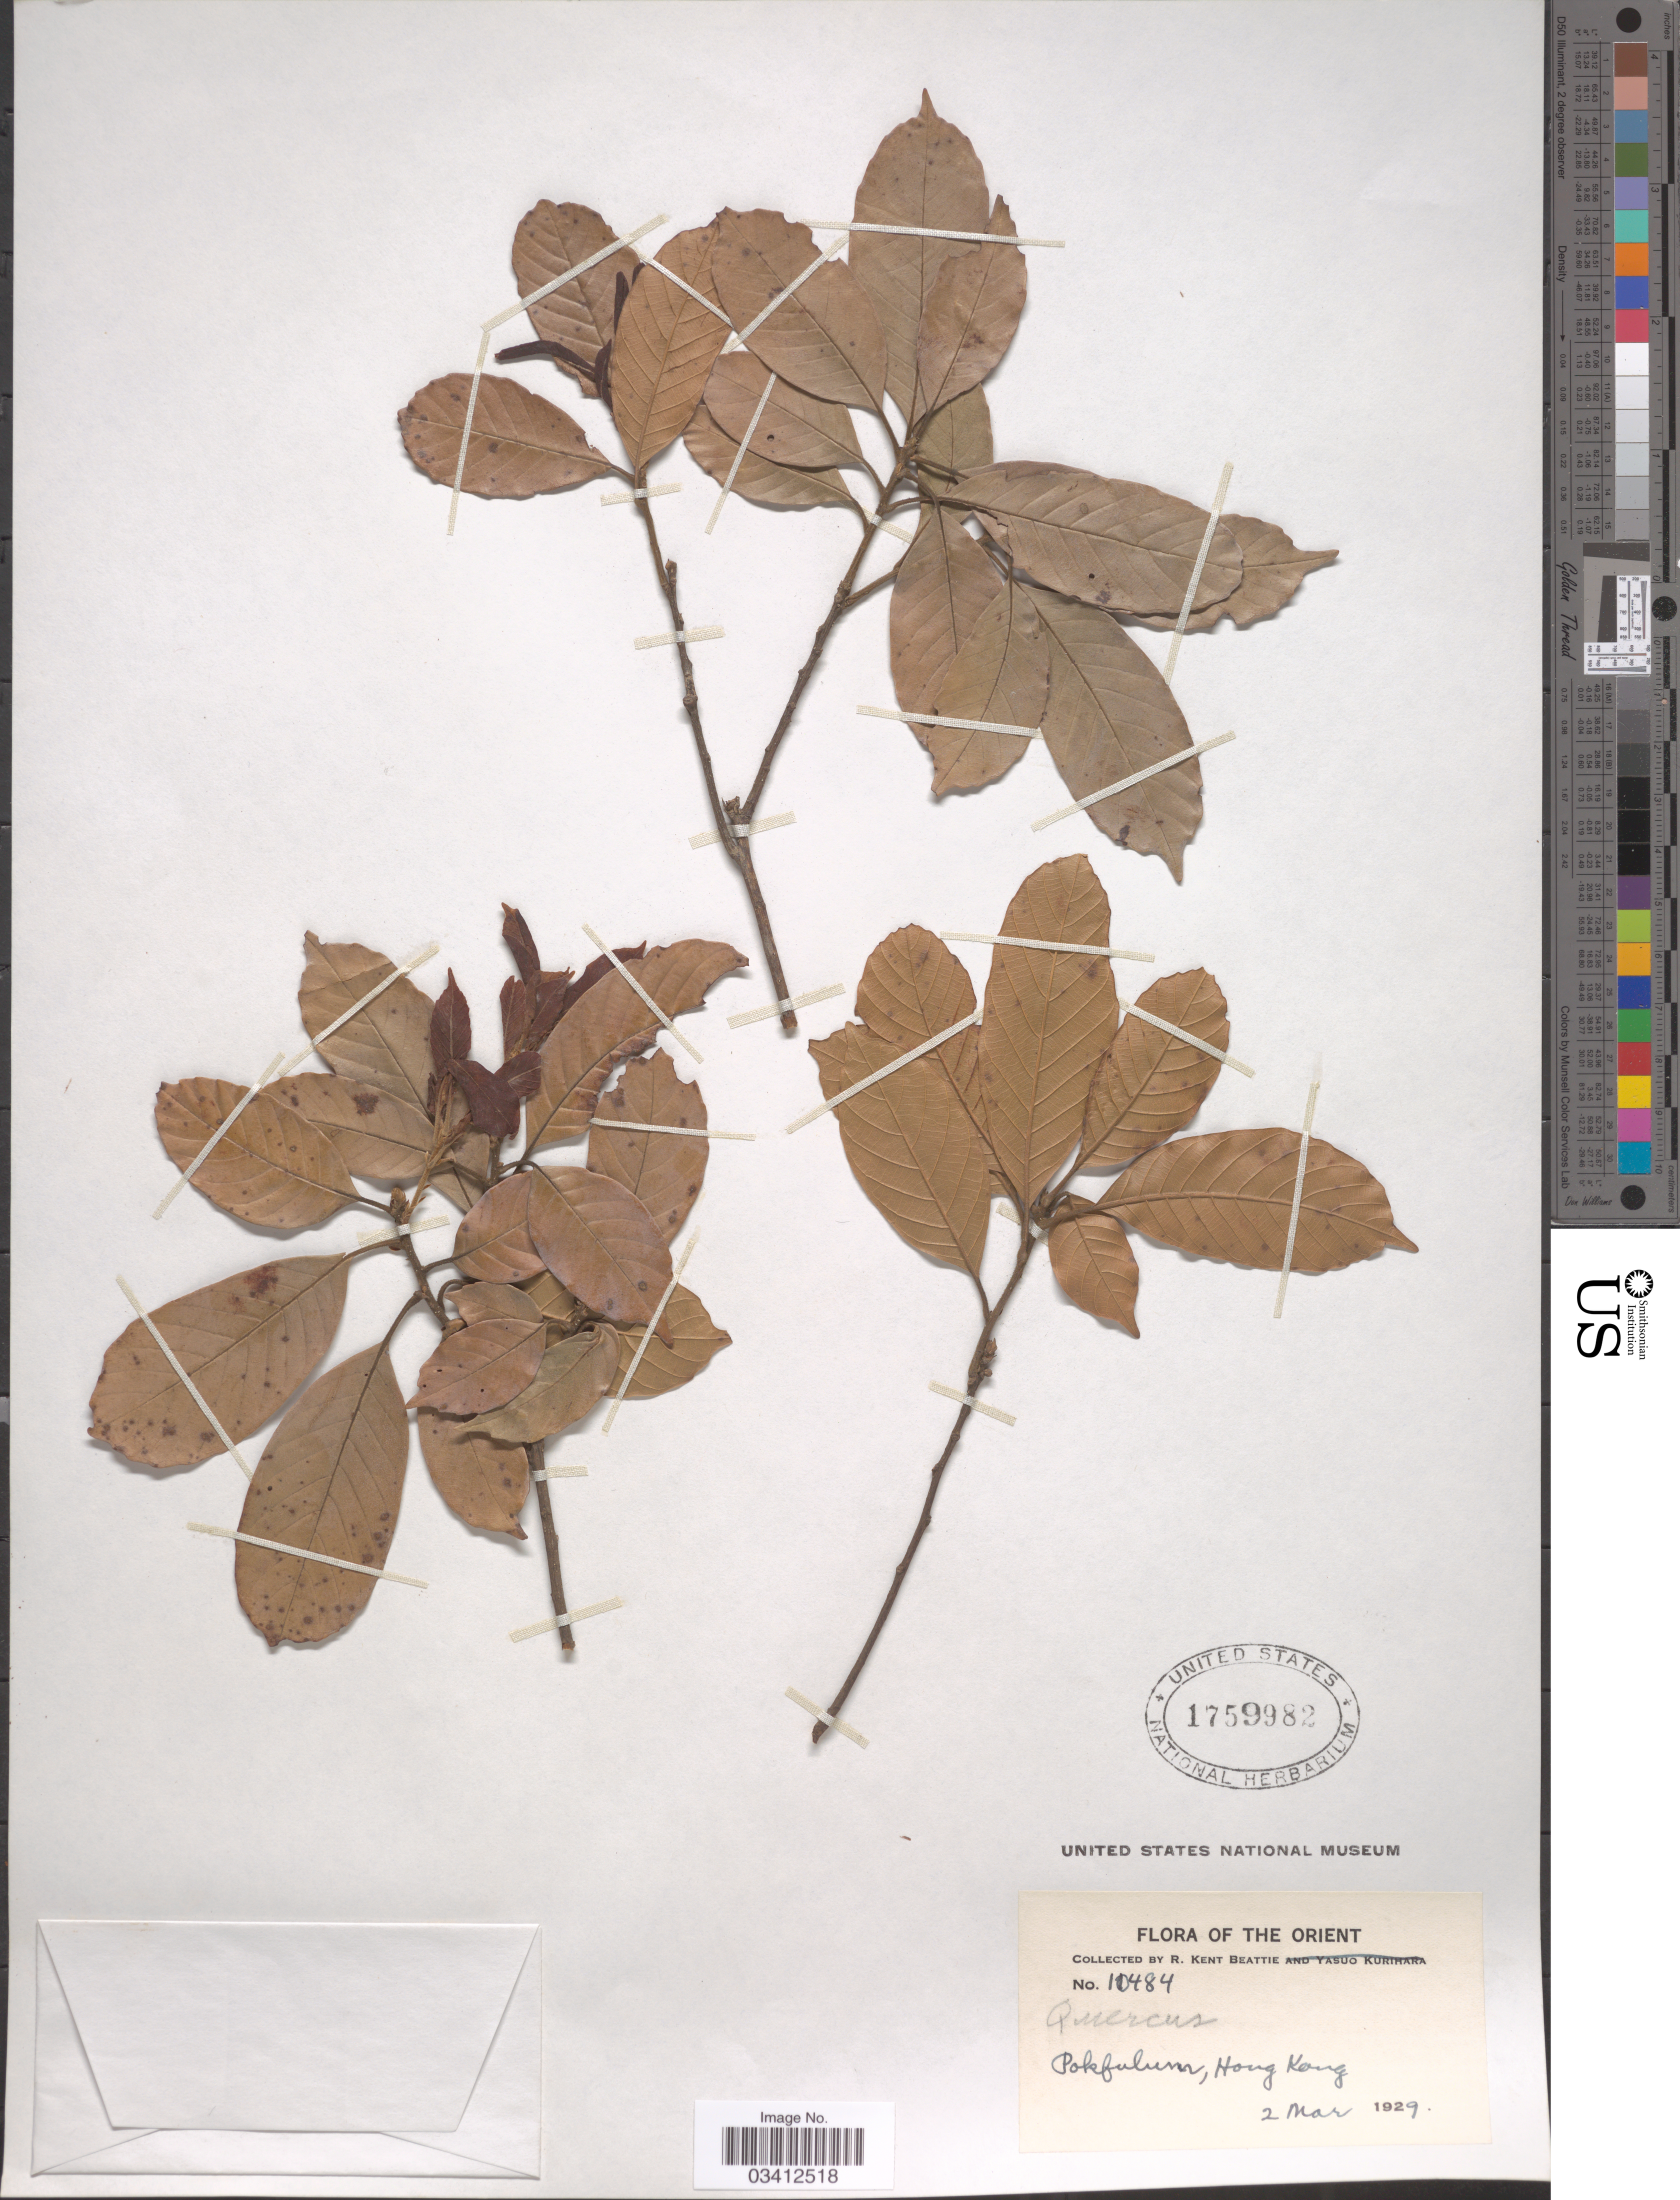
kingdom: Plantae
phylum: Tracheophyta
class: Magnoliopsida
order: Fagales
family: Fagaceae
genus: Quercus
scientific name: Quercus sp.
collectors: R. K. Beattie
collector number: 10484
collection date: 1929-03-02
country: China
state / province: Hong Kong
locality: The Orient. Pokfulum.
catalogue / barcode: US 1759982